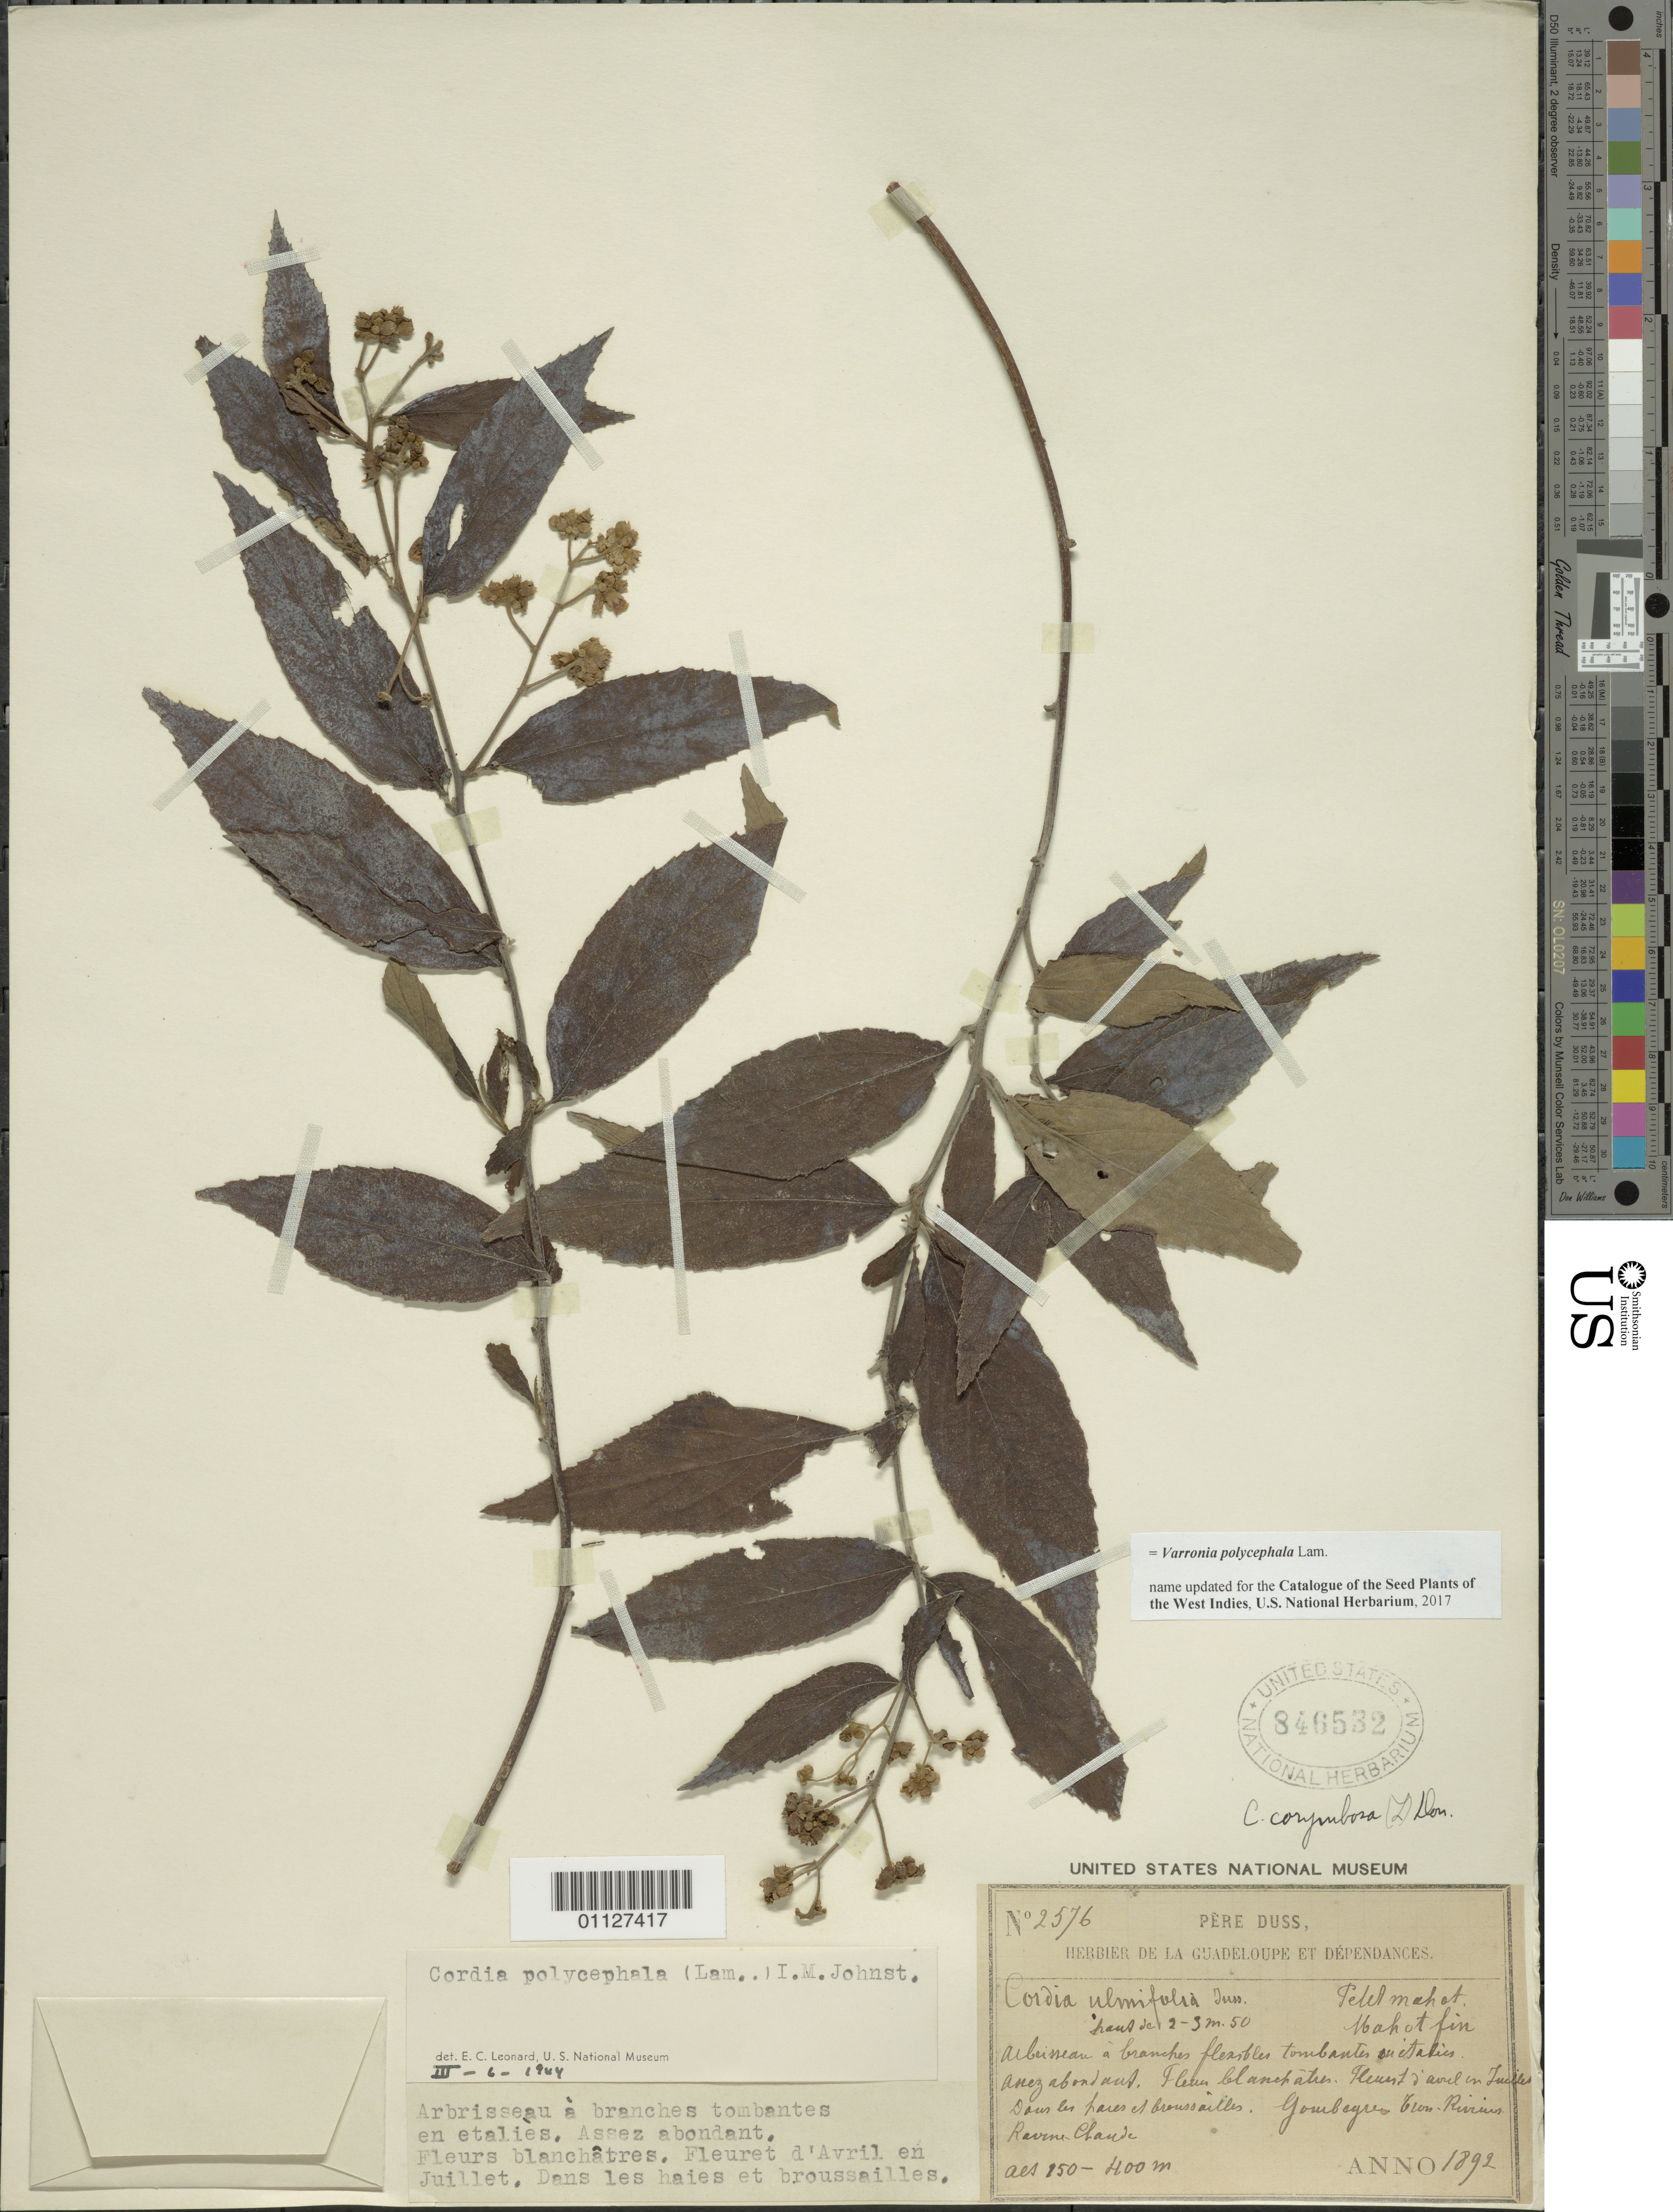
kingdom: Plantae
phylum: Tracheophyta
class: Magnoliopsida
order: Boraginales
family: Cordiaceae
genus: Varronia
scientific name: Varronia polycephala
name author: Lam.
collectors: Père Duss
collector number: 2576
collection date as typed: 01 Jan 1892 to 31 Jan 1892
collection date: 1892-01-01/1892-01-31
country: Guadeloupe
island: Basse Terre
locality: Gourbeyre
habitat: dans les broussailles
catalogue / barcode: US 846532